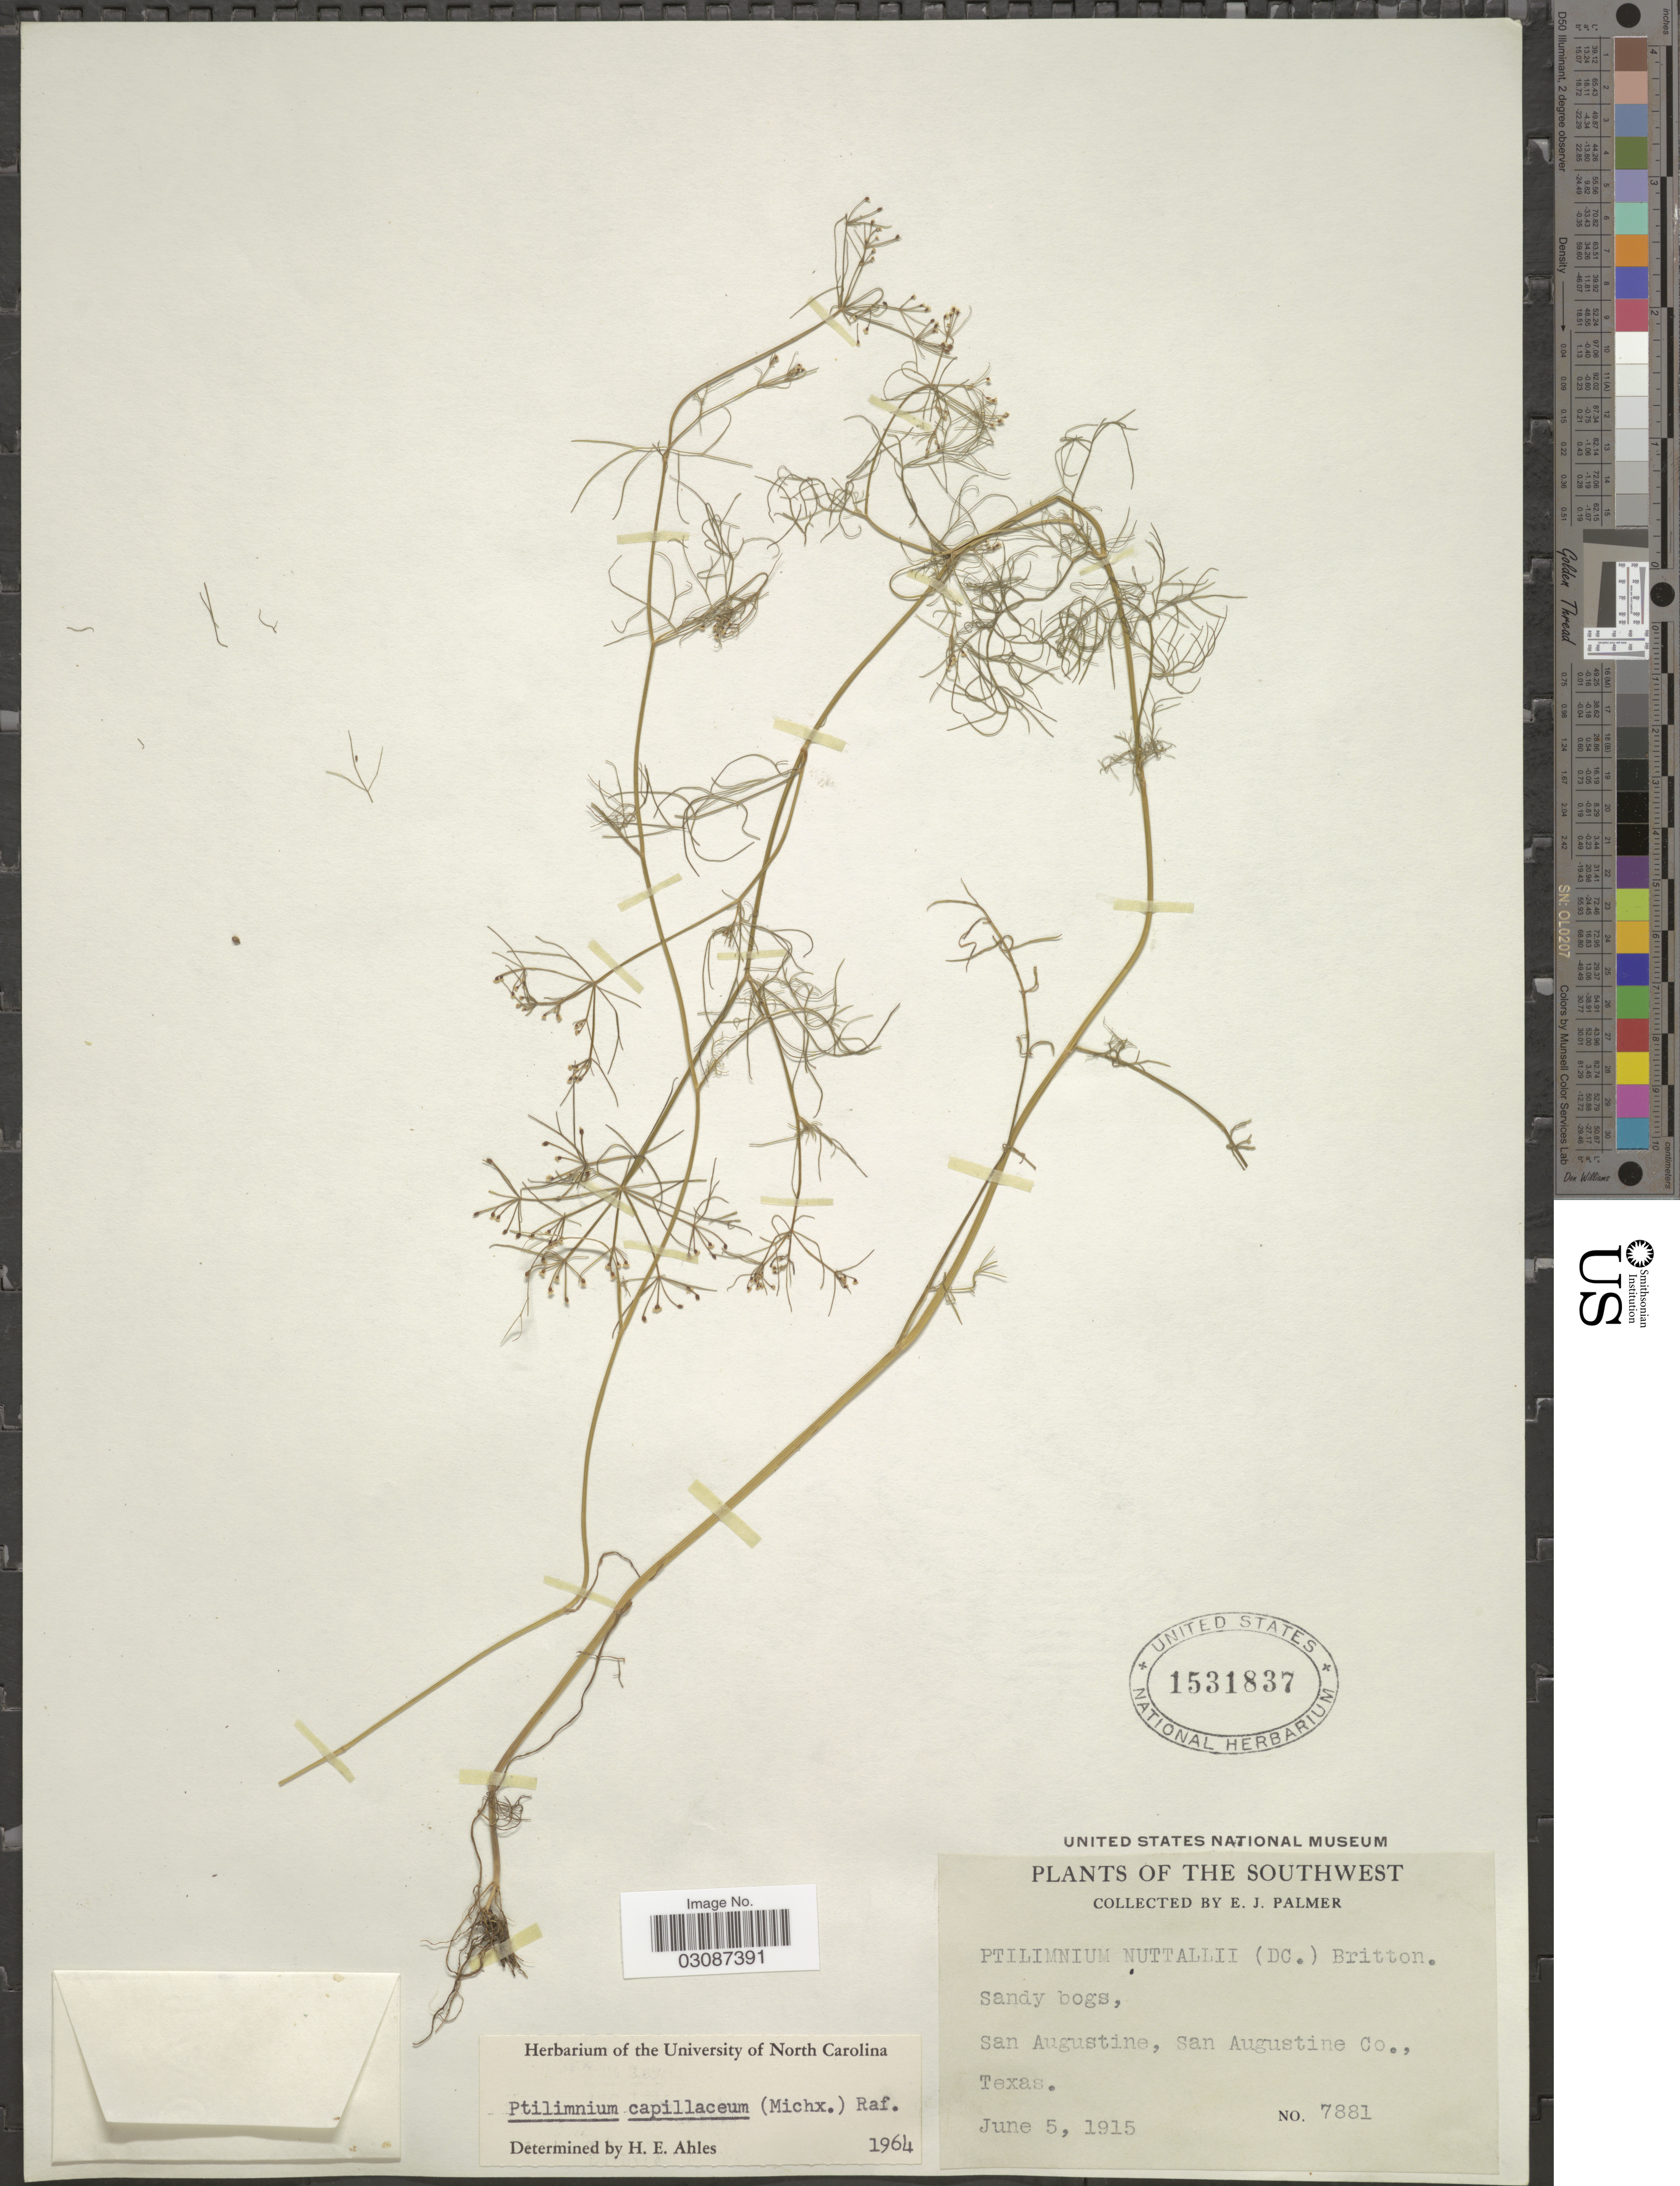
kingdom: Plantae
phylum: Tracheophyta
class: Magnoliopsida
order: Apiales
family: Apiaceae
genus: Ptilimnium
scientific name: Ptilimnium capillaceum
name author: (Michx.) Raf.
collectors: E. J. Palmer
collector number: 7881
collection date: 1915-06-05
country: United States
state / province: Texas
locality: The Southwest. San Augustine, San Augustine Co.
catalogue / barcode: US 1531837